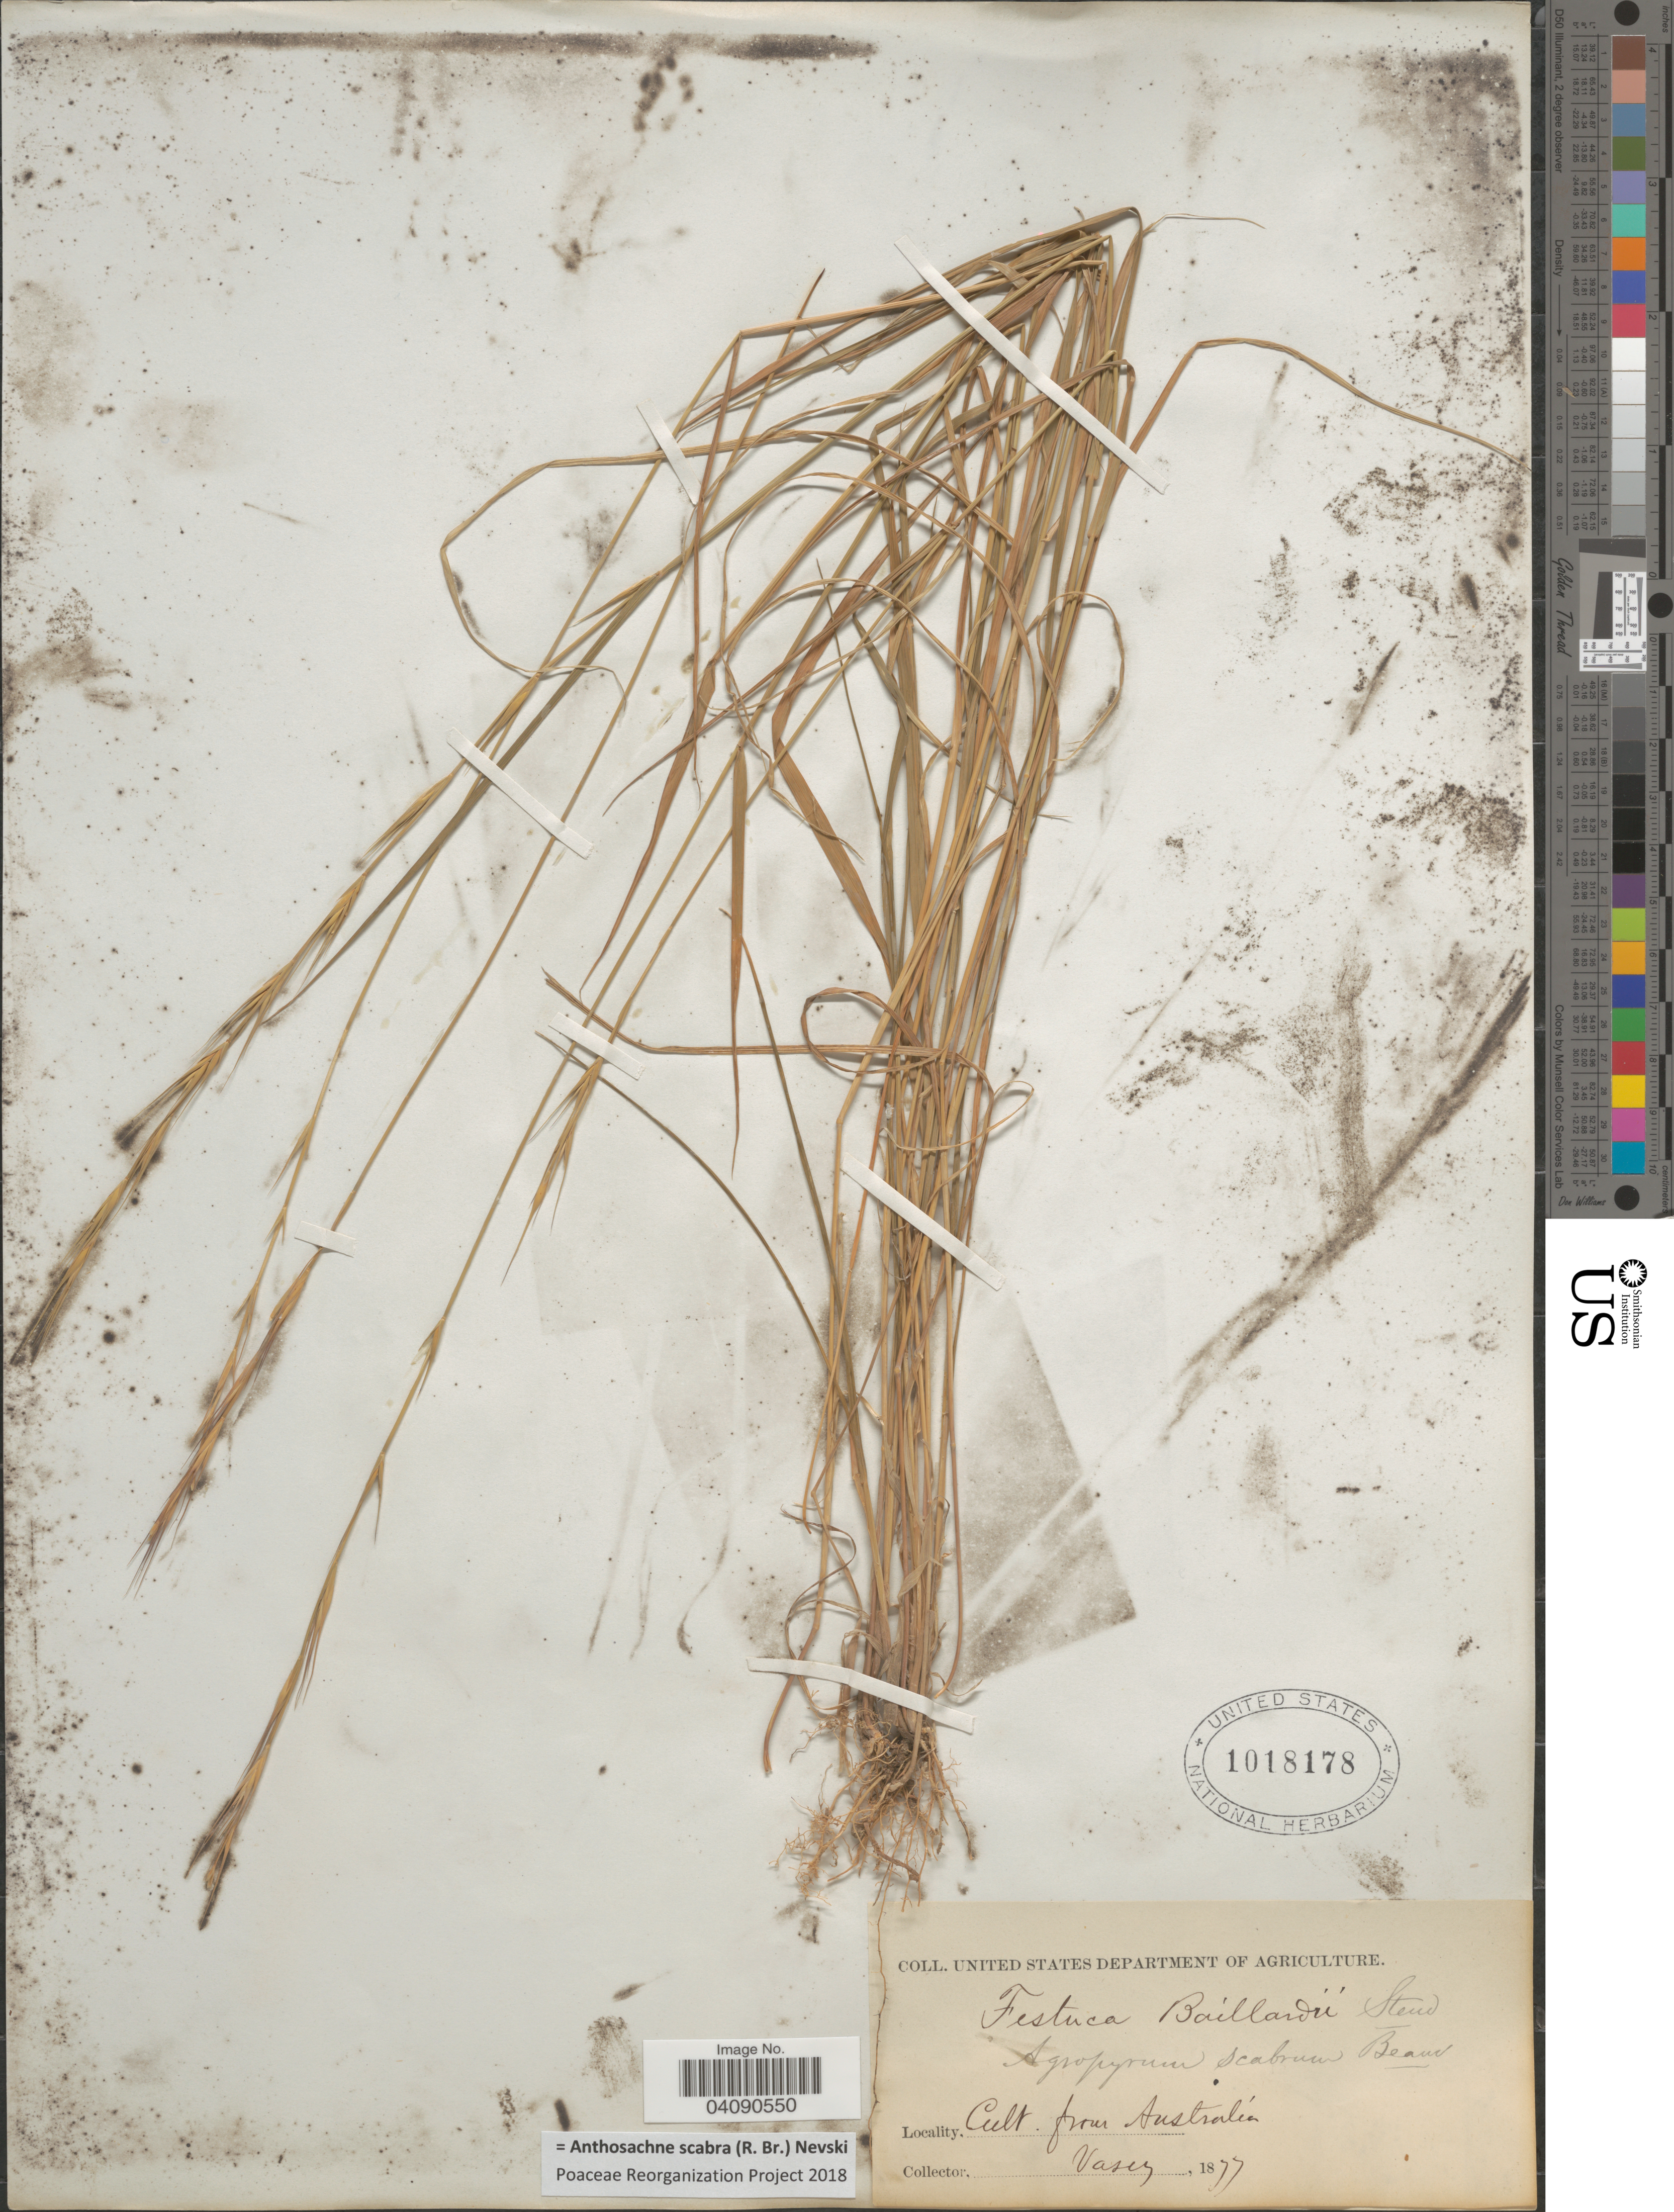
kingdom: Plantae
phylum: Tracheophyta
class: Liliopsida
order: Poales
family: Poaceae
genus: Anthosachne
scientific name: Anthosachne scabra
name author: (R. Br.) Nevski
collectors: Vasey, --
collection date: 1877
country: Australia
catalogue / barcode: US 1018178